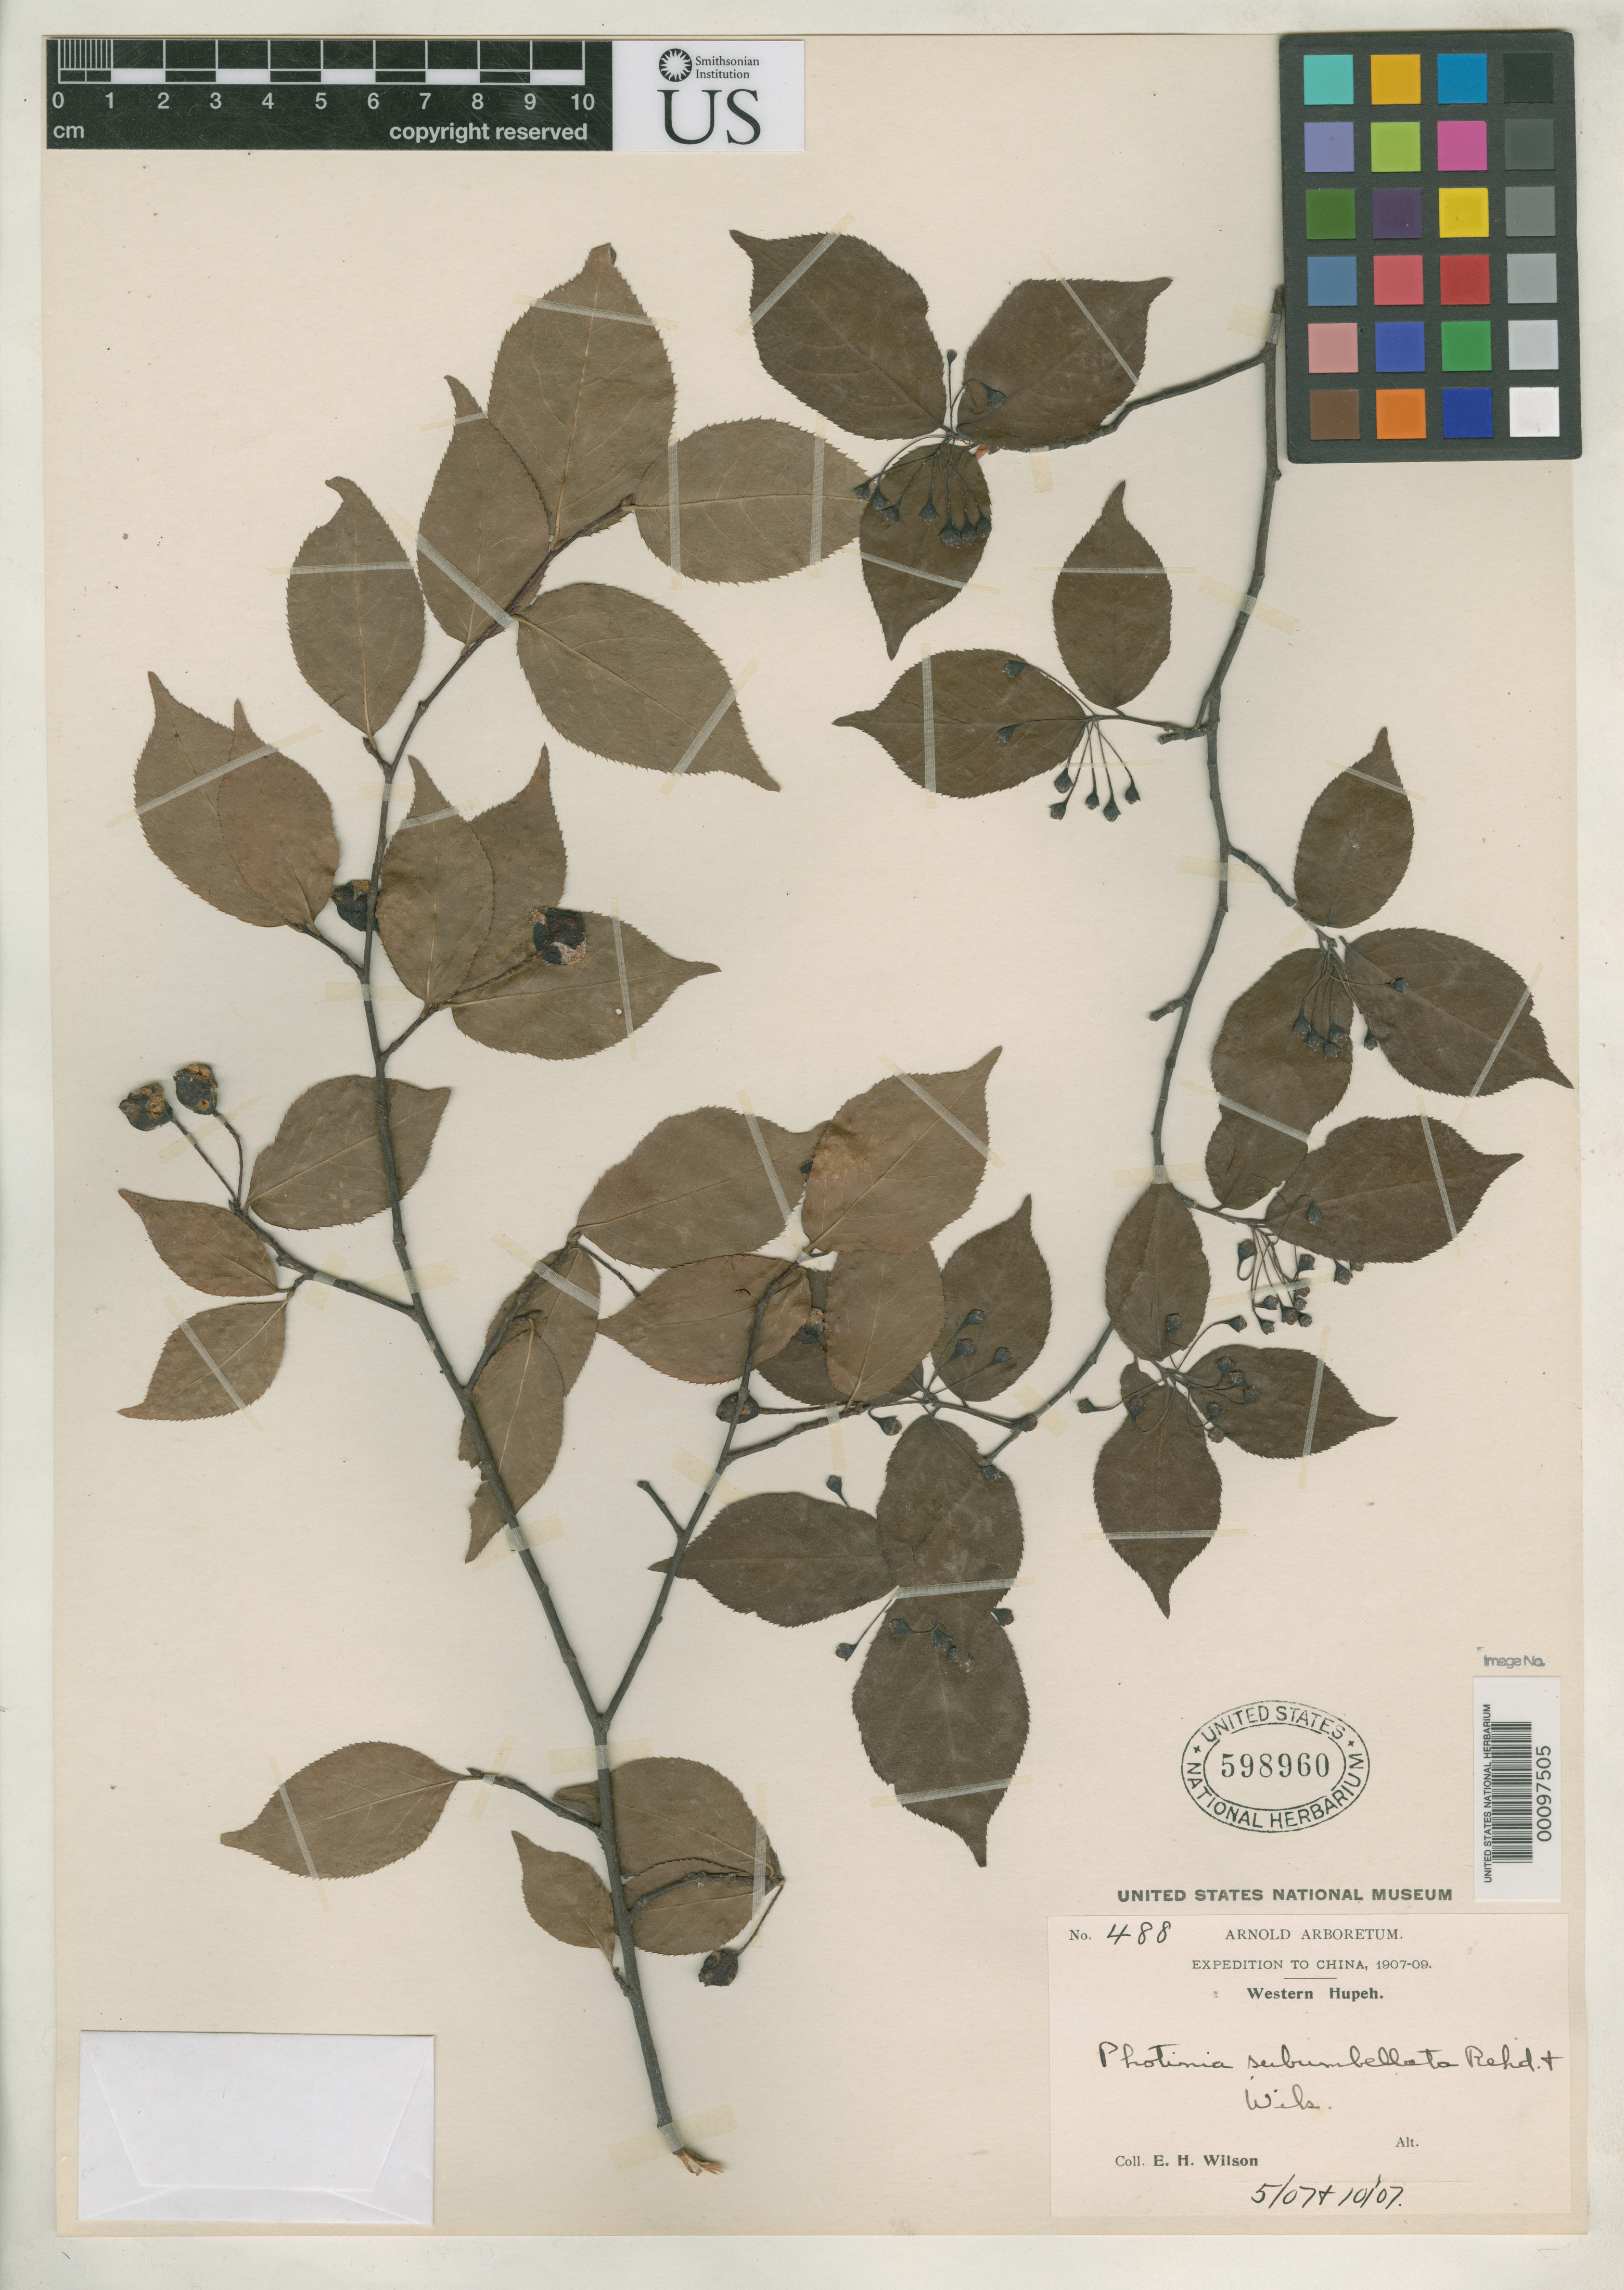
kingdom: Plantae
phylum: Tracheophyta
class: Magnoliopsida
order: Rosales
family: Rosaceae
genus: Photinia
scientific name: Photinia subumbellata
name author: Rehder & E.H. Wilson in Sarg.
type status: Isotype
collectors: E. H. Wilson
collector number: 488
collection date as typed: May 1907 to -- Oct 1907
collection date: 1907-05/1907-10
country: China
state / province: Hubei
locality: Changyang Hsien.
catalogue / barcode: US 598960